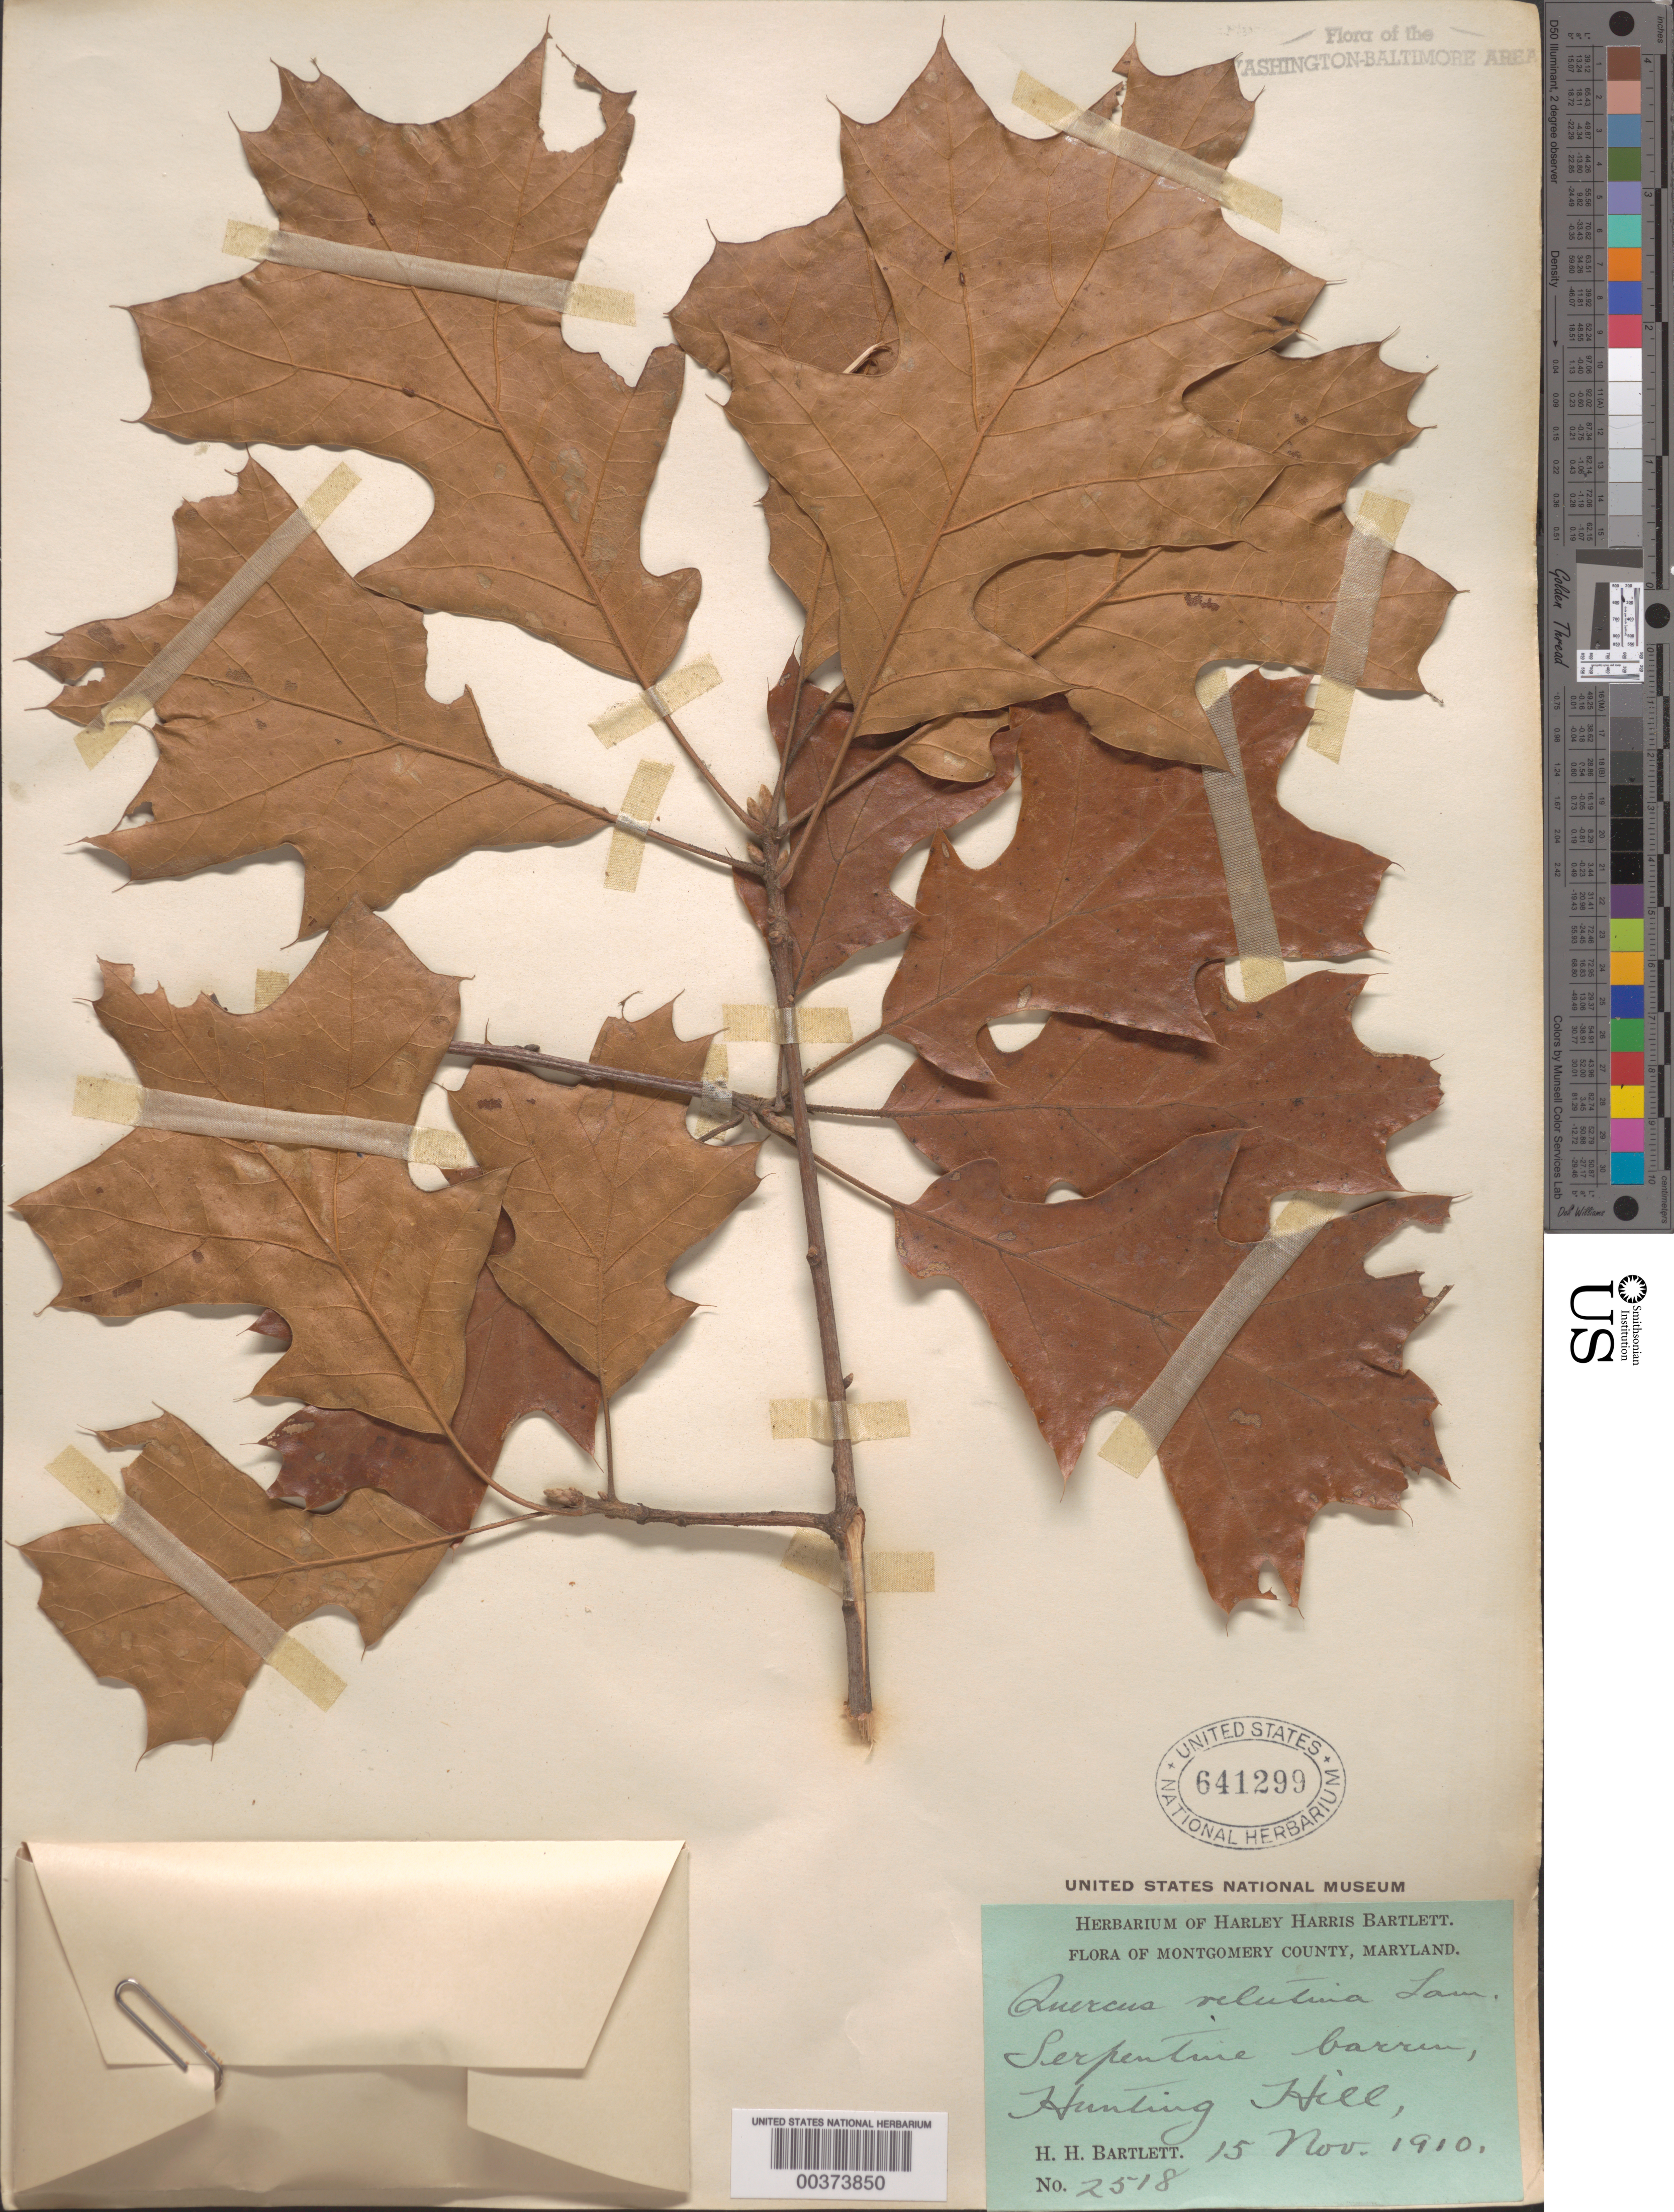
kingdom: Plantae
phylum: Tracheophyta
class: Magnoliopsida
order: Fagales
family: Fagaceae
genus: Quercus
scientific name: Quercus velutina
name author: Lam.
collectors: H. H. Bartlett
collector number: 2518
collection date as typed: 15 Nov 1910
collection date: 1910-11-15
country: United States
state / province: Maryland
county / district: Montgomery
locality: Serpentine barrens, Hunting Hill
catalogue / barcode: US 641299